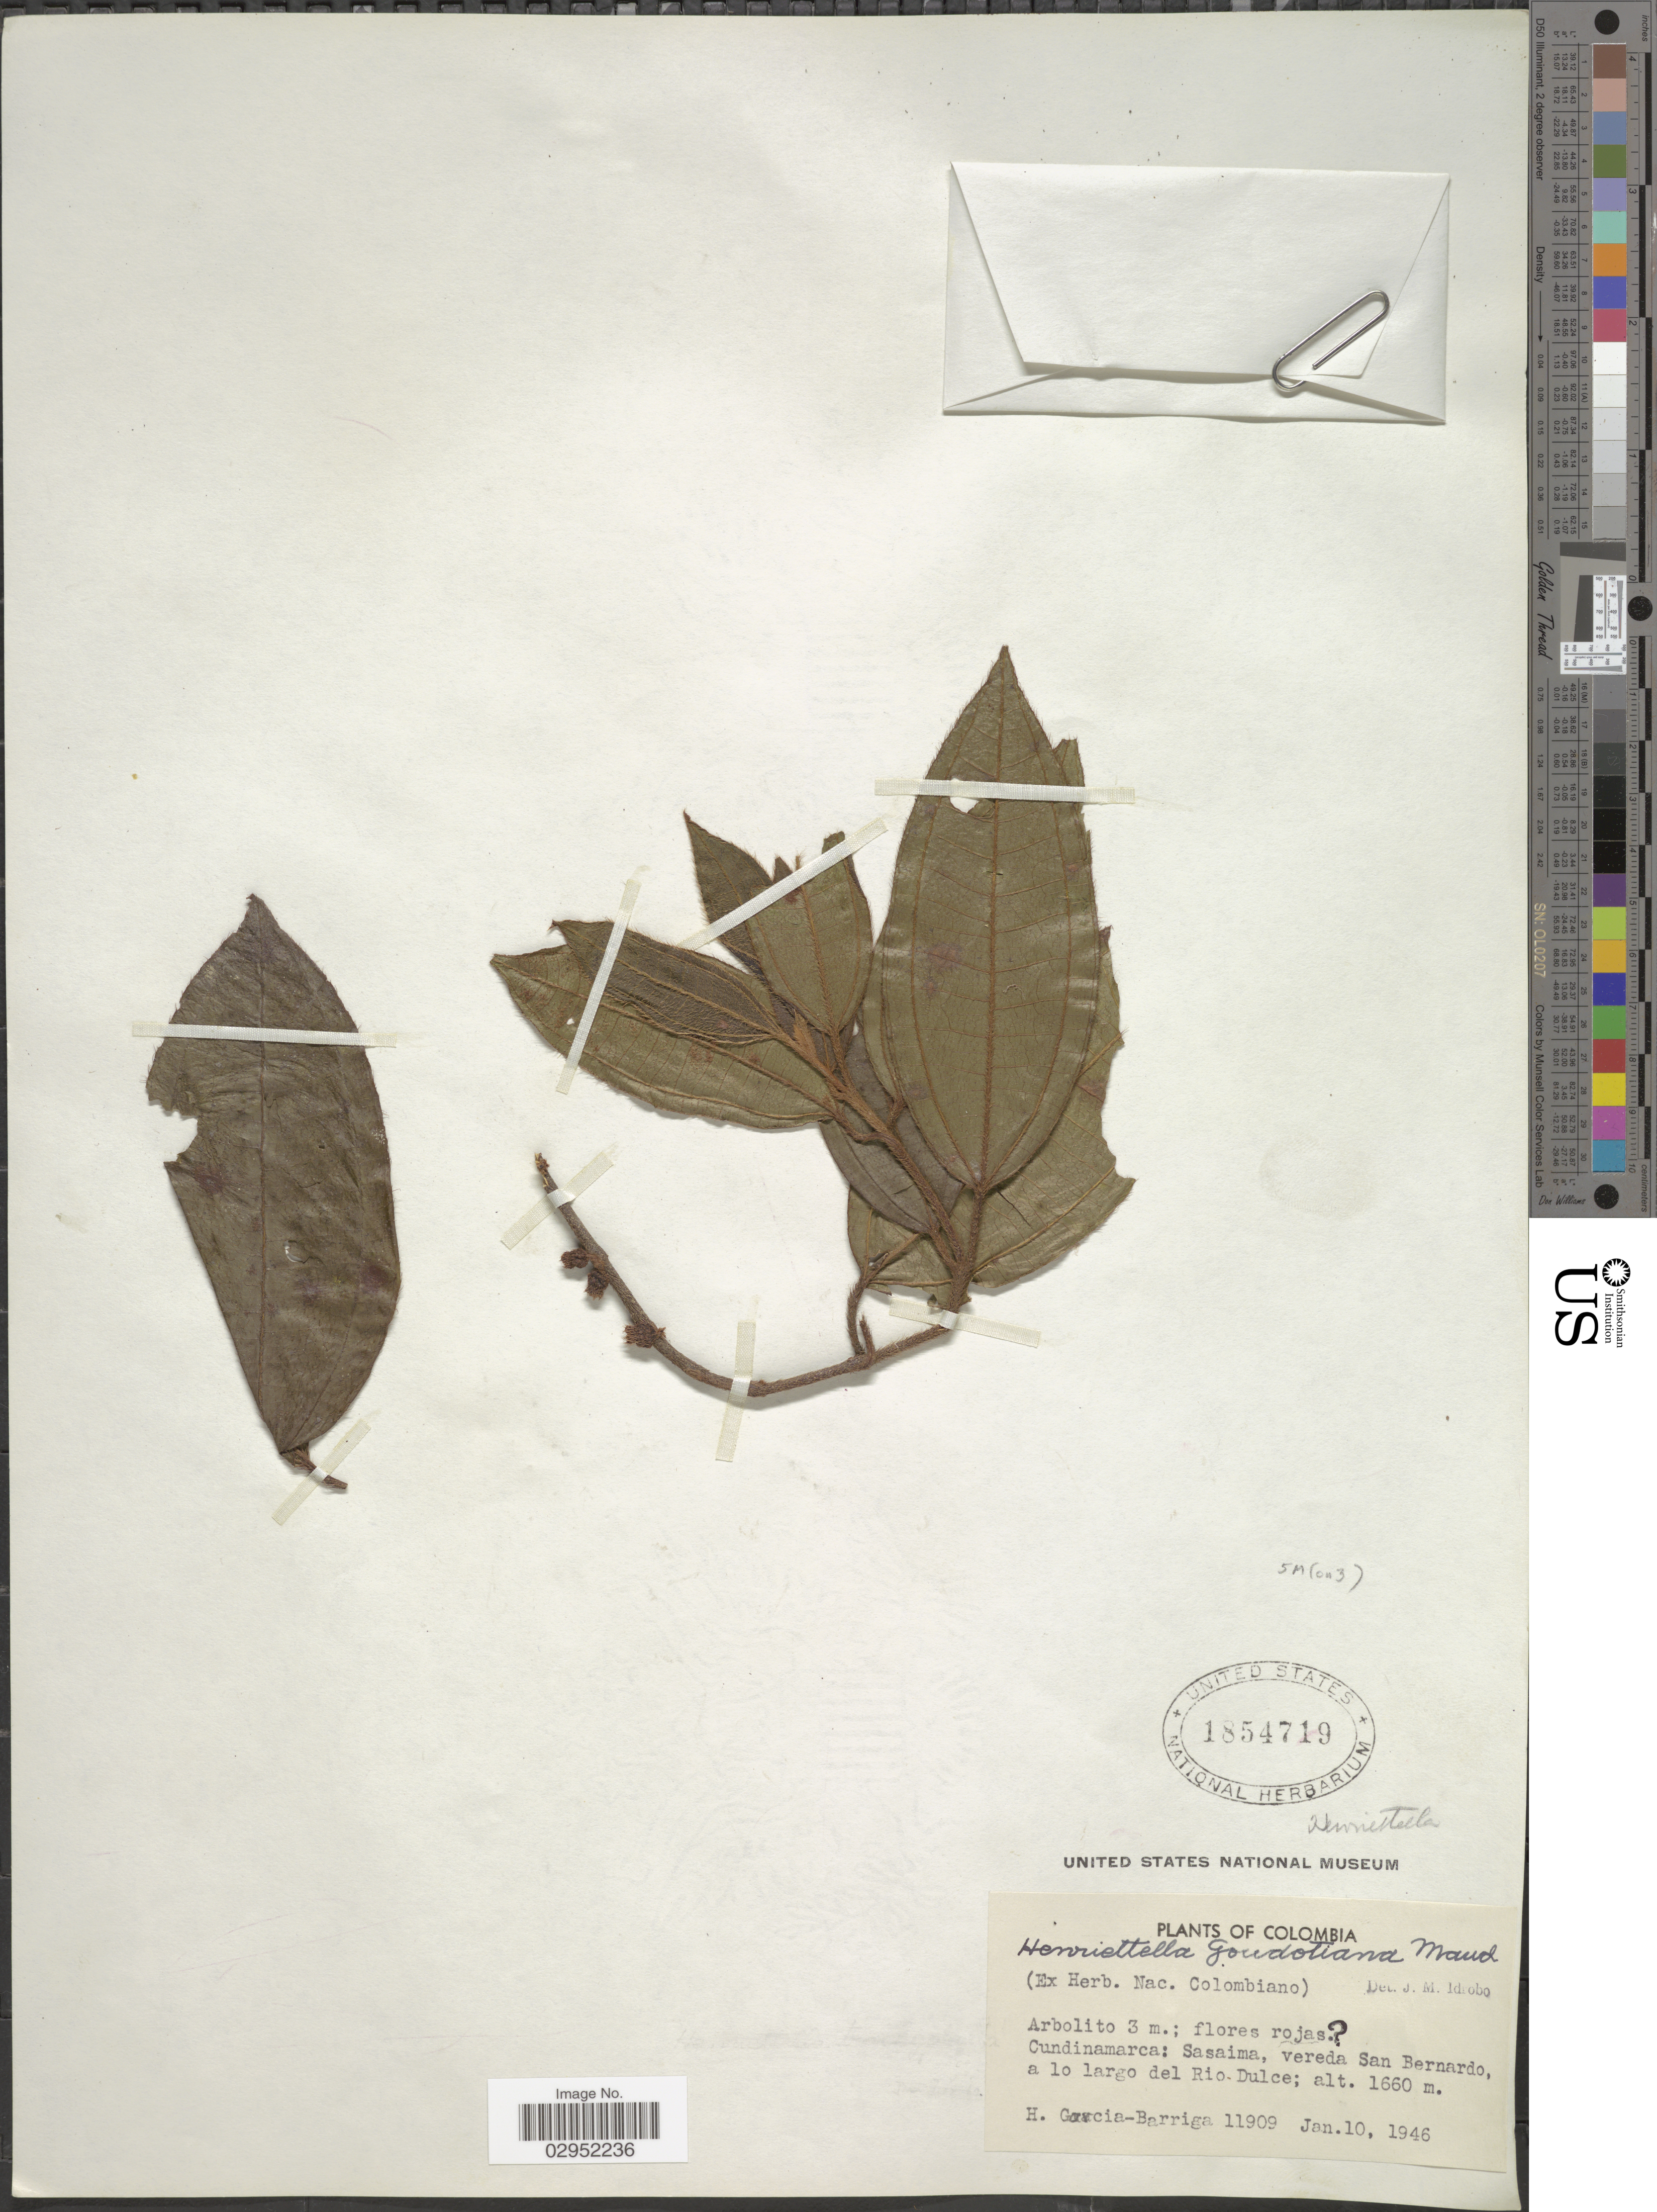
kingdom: Plantae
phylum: Tracheophyta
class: Magnoliopsida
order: Myrtales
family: Melastomataceae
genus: Henriettea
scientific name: Henriettea goudotiana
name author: (Naudin) Penneys et al.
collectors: H. García Barriga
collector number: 11909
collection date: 1946-01-10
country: Colombia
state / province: Cundinamarca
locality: Sasaima, vereda San Bernardo, a lo largo del Rio-Dulce.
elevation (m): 1660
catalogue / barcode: US 1854719